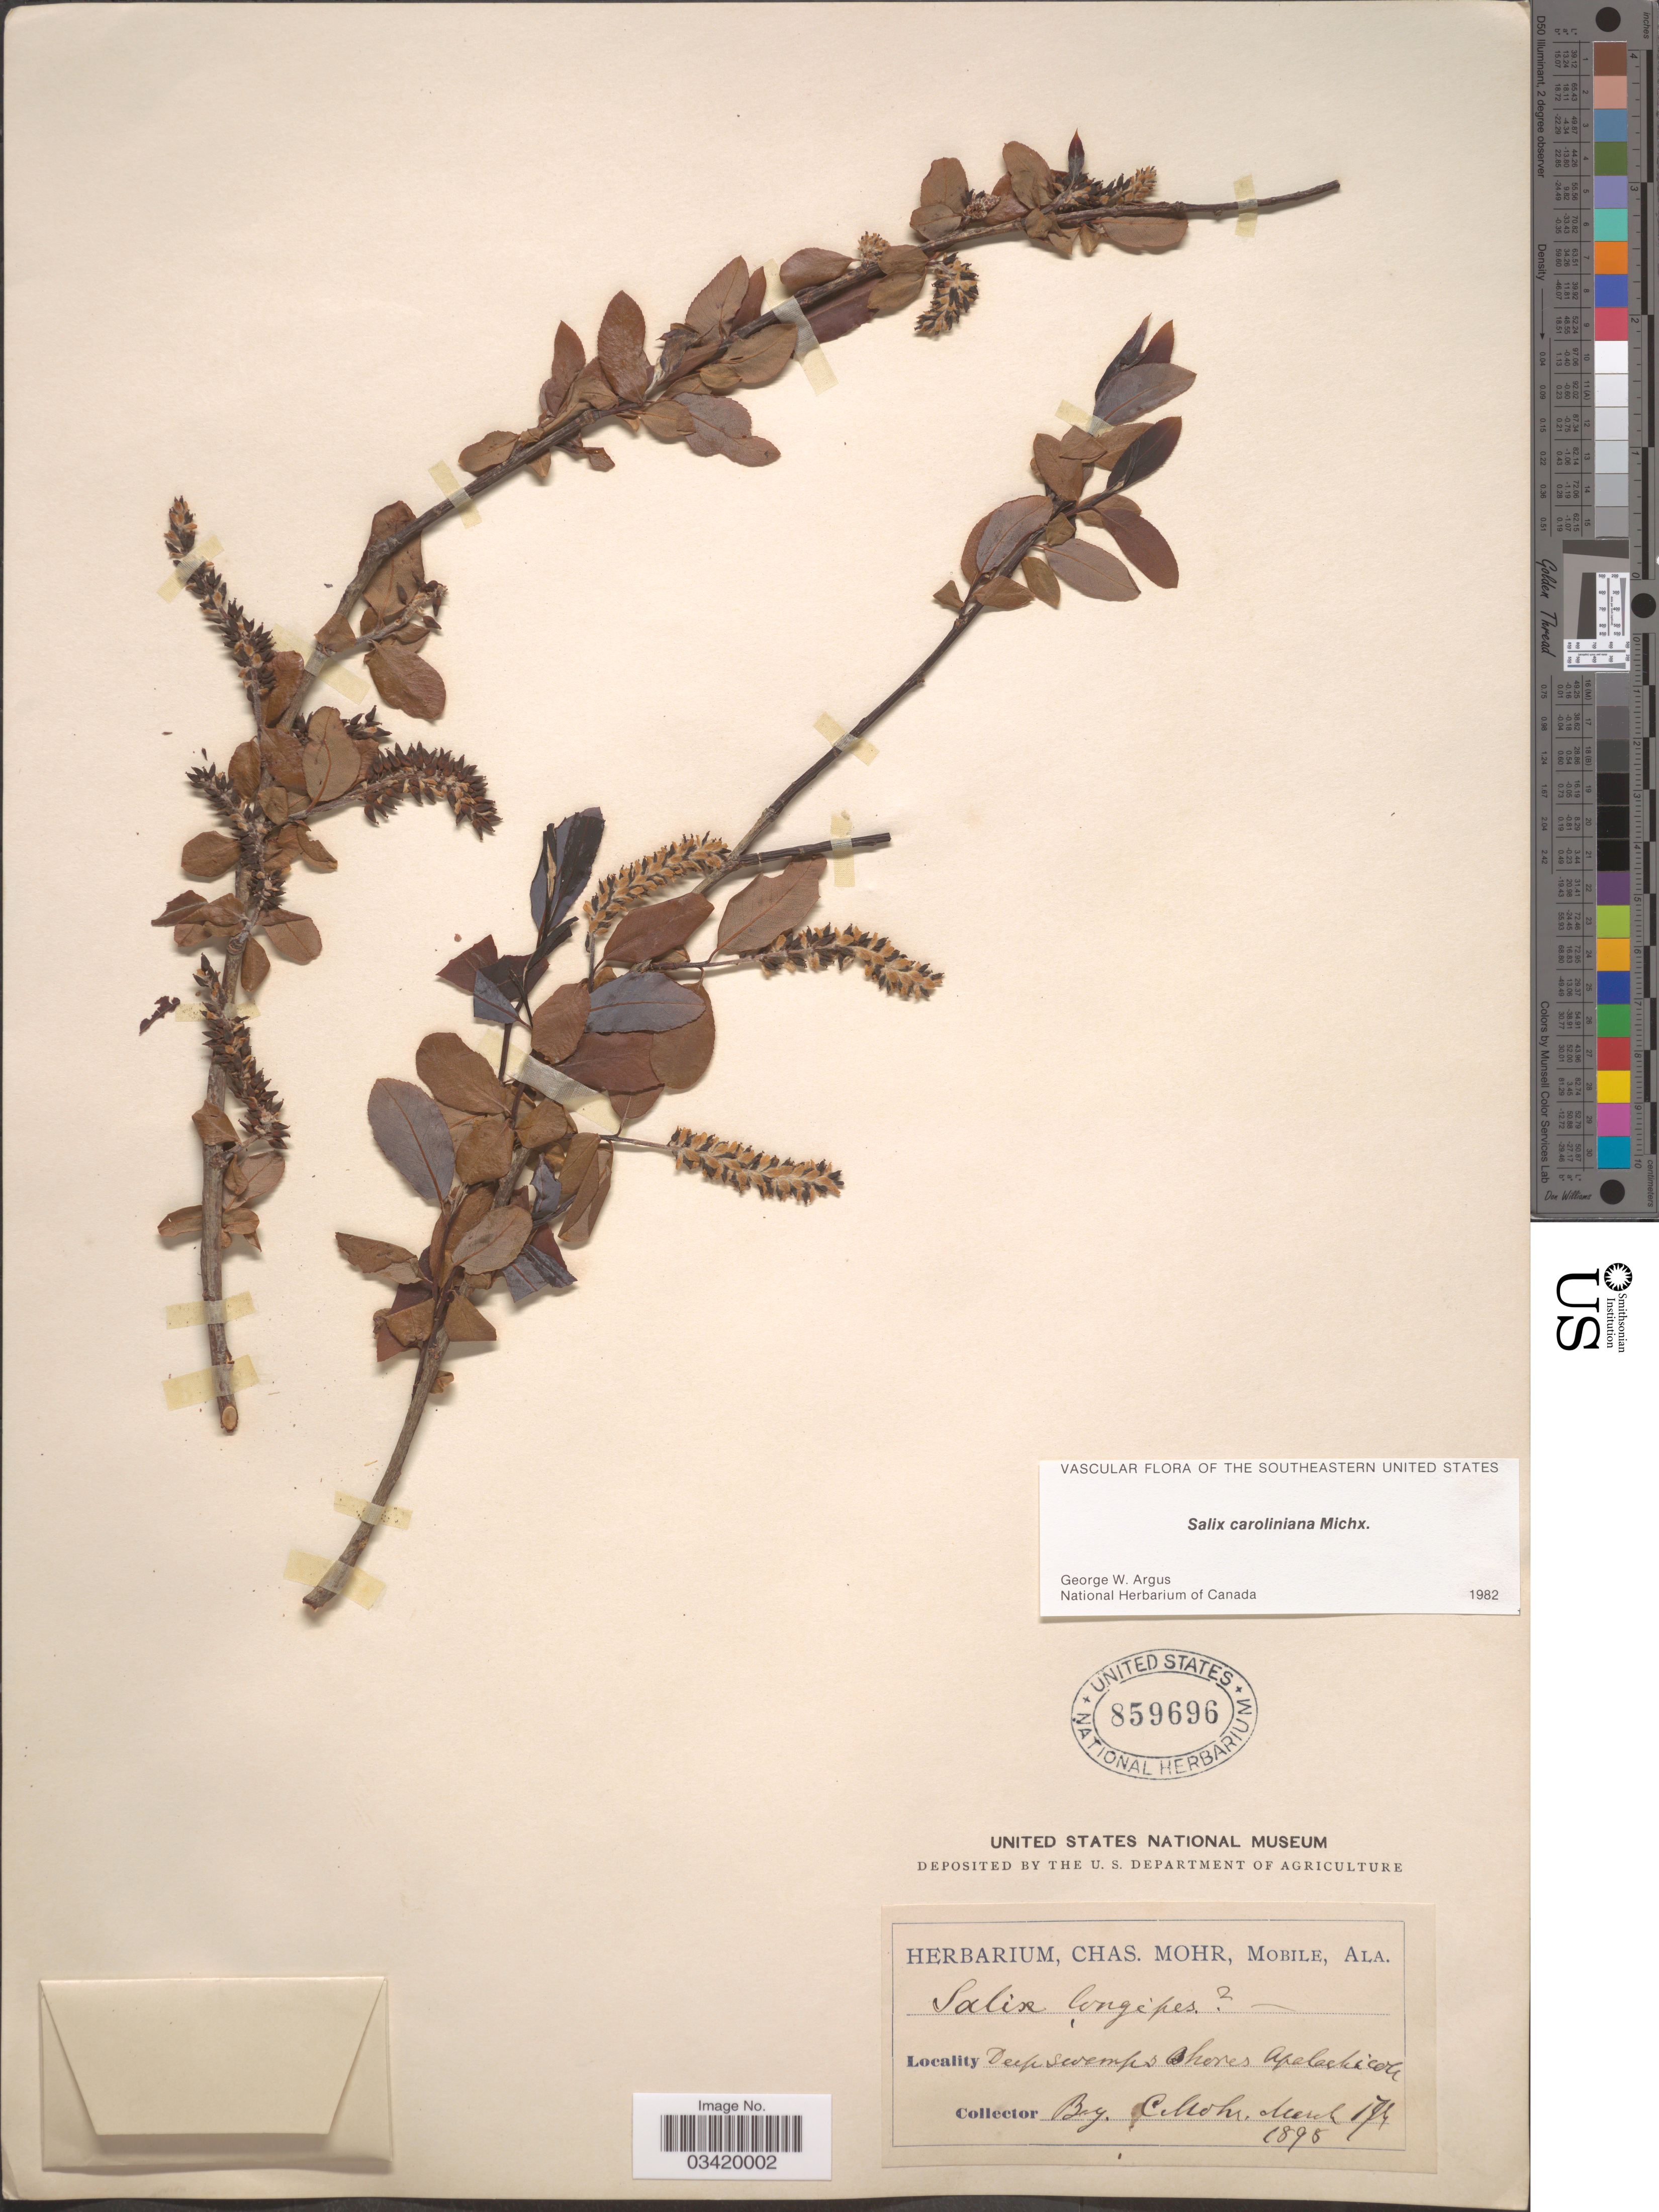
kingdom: Plantae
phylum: Tracheophyta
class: Magnoliopsida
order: Malpighiales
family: Salicaceae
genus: Salix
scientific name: Salix caroliniana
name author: Michx.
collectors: Mohr, C. T. (herbarium)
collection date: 1898-03-17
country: United States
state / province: Florida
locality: Deep swamps shores Apalachicola.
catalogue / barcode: US 859696